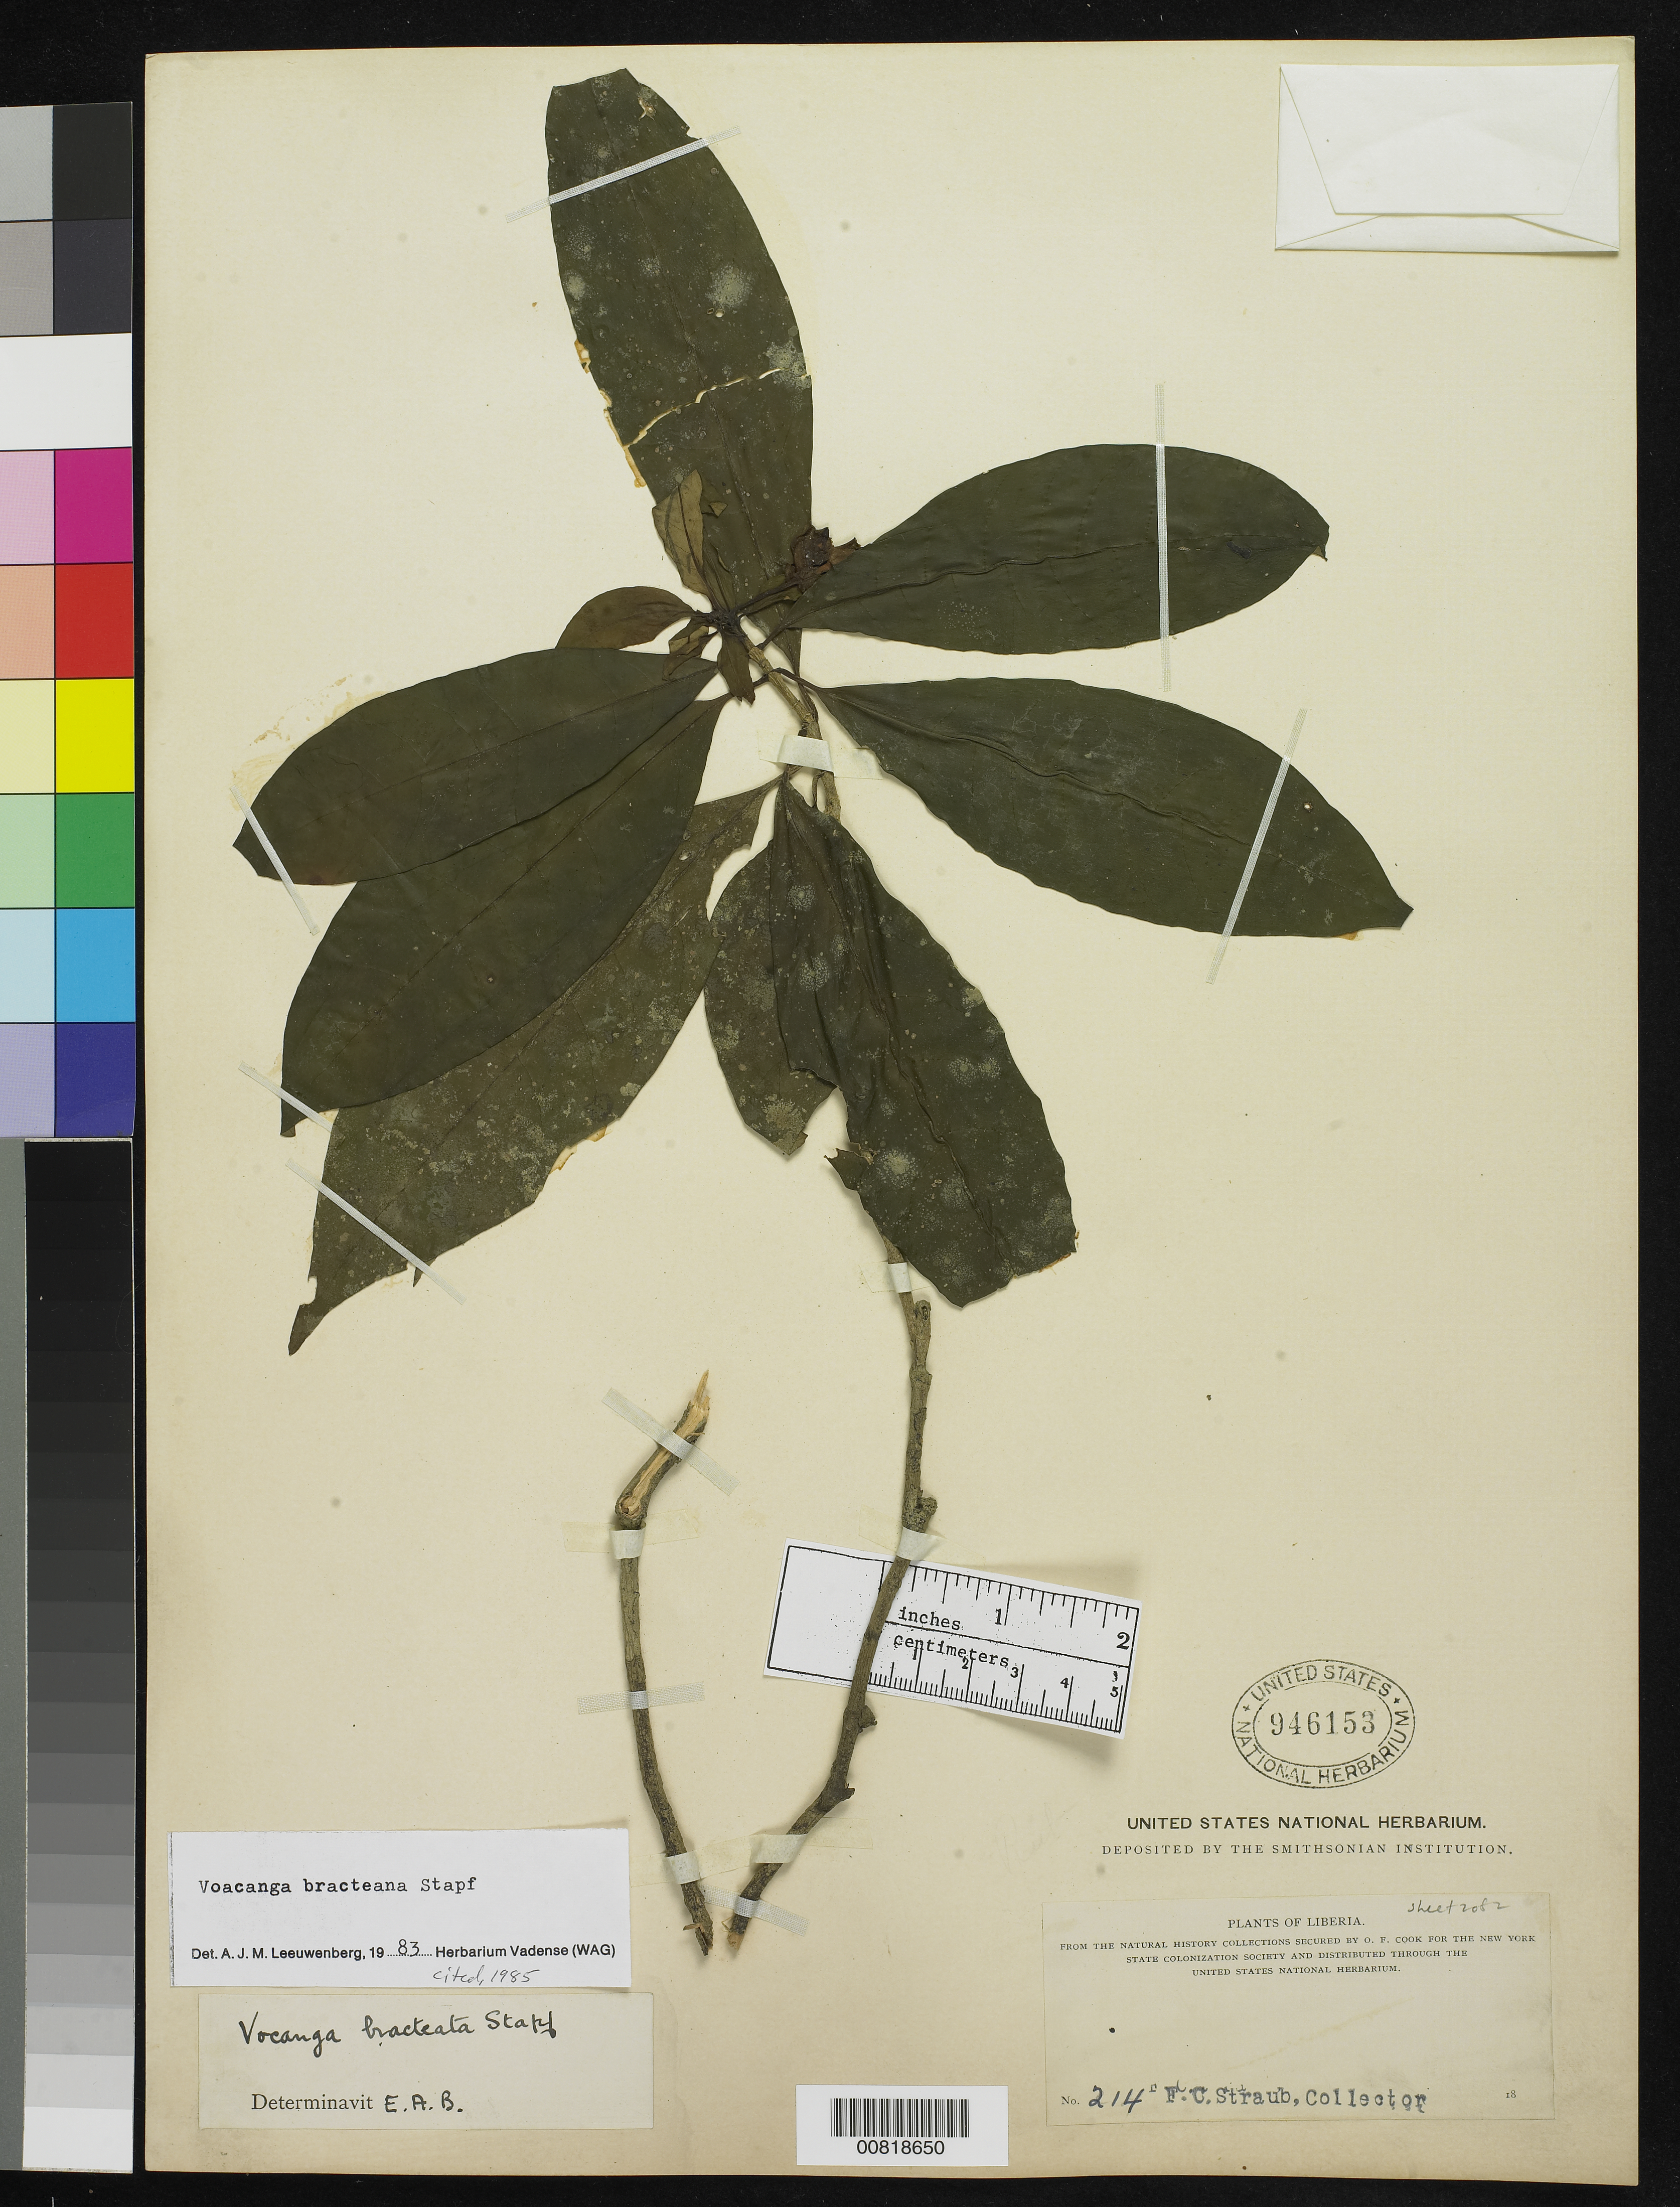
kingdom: Plantae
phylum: Tracheophyta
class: Magnoliopsida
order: Gentianales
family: Apocynaceae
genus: Voacanga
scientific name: Voacanga bracteana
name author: Stapf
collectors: F. Straub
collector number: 214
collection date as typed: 18--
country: Liberia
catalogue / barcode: US 946153